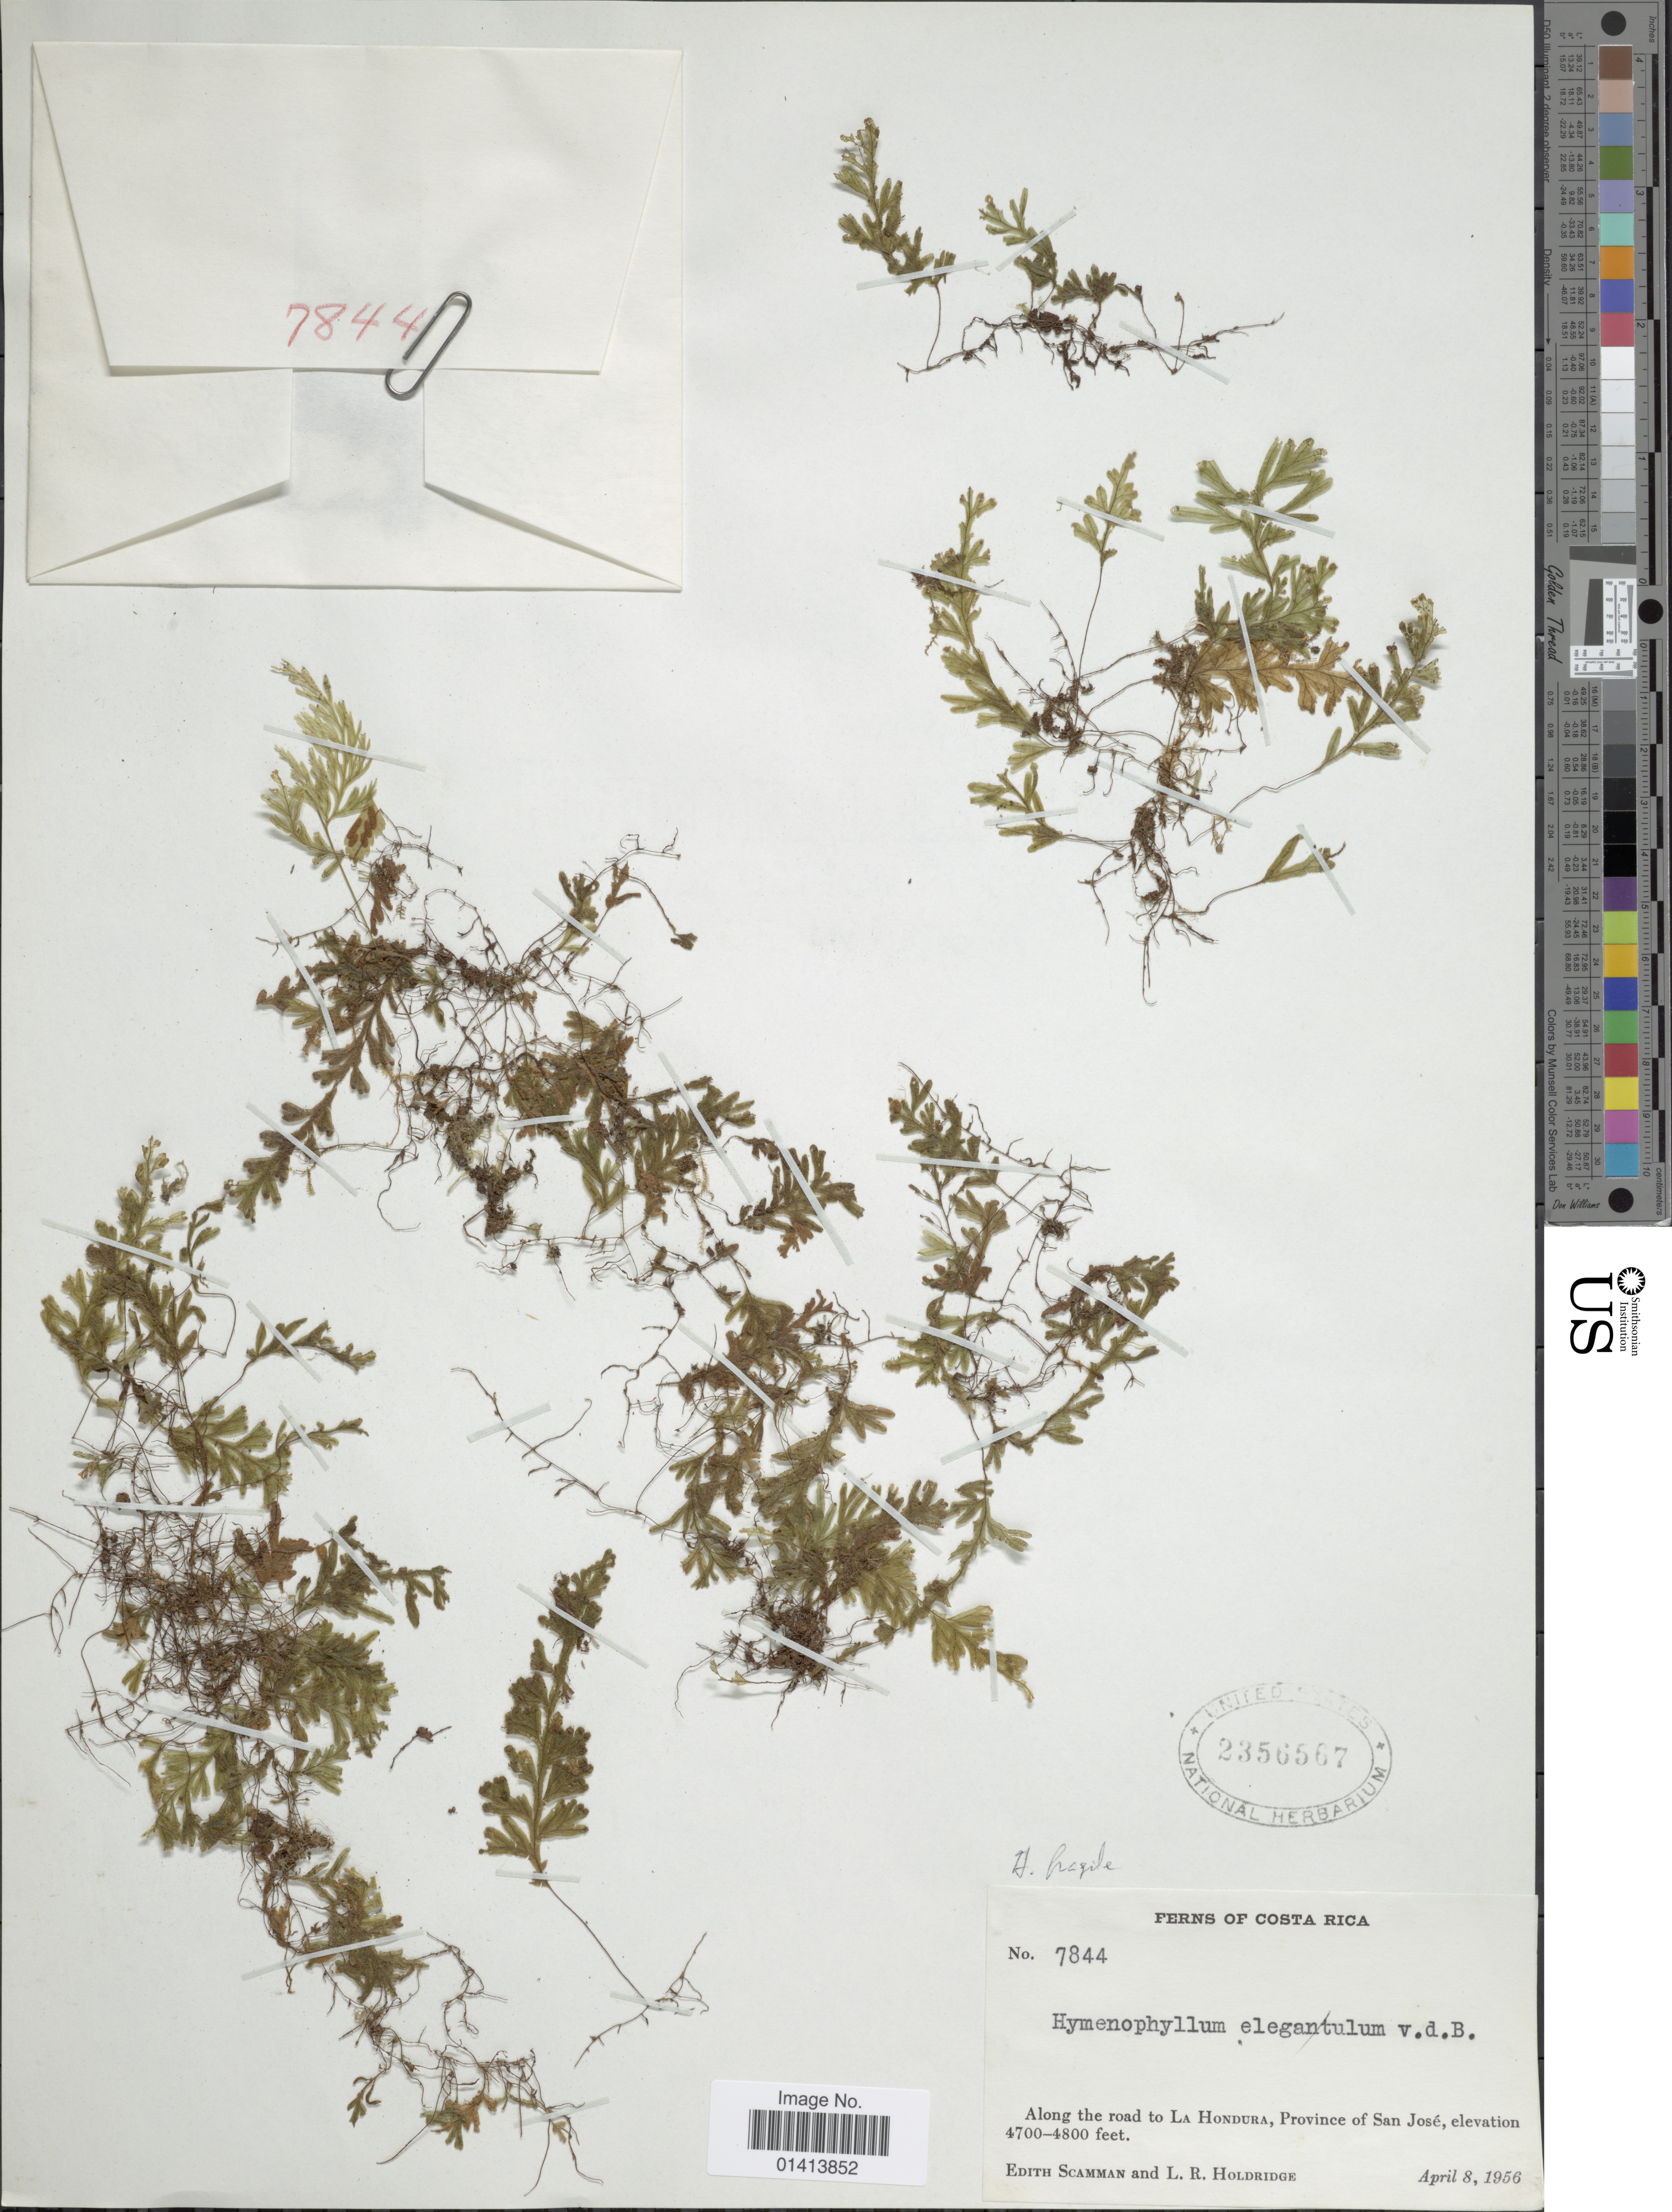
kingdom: Plantae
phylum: Tracheophyta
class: Polypodiopsida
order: Hymenophyllales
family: Hymenophyllaceae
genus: Hymenophyllum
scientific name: Hymenophyllum fragile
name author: (Hedw.) C.V. Morton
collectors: E. Scamman & L. Holdridge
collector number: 7844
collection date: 1956-04-08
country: Costa Rica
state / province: San José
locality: Along the road to La Hondura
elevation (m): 1433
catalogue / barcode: US 2356567